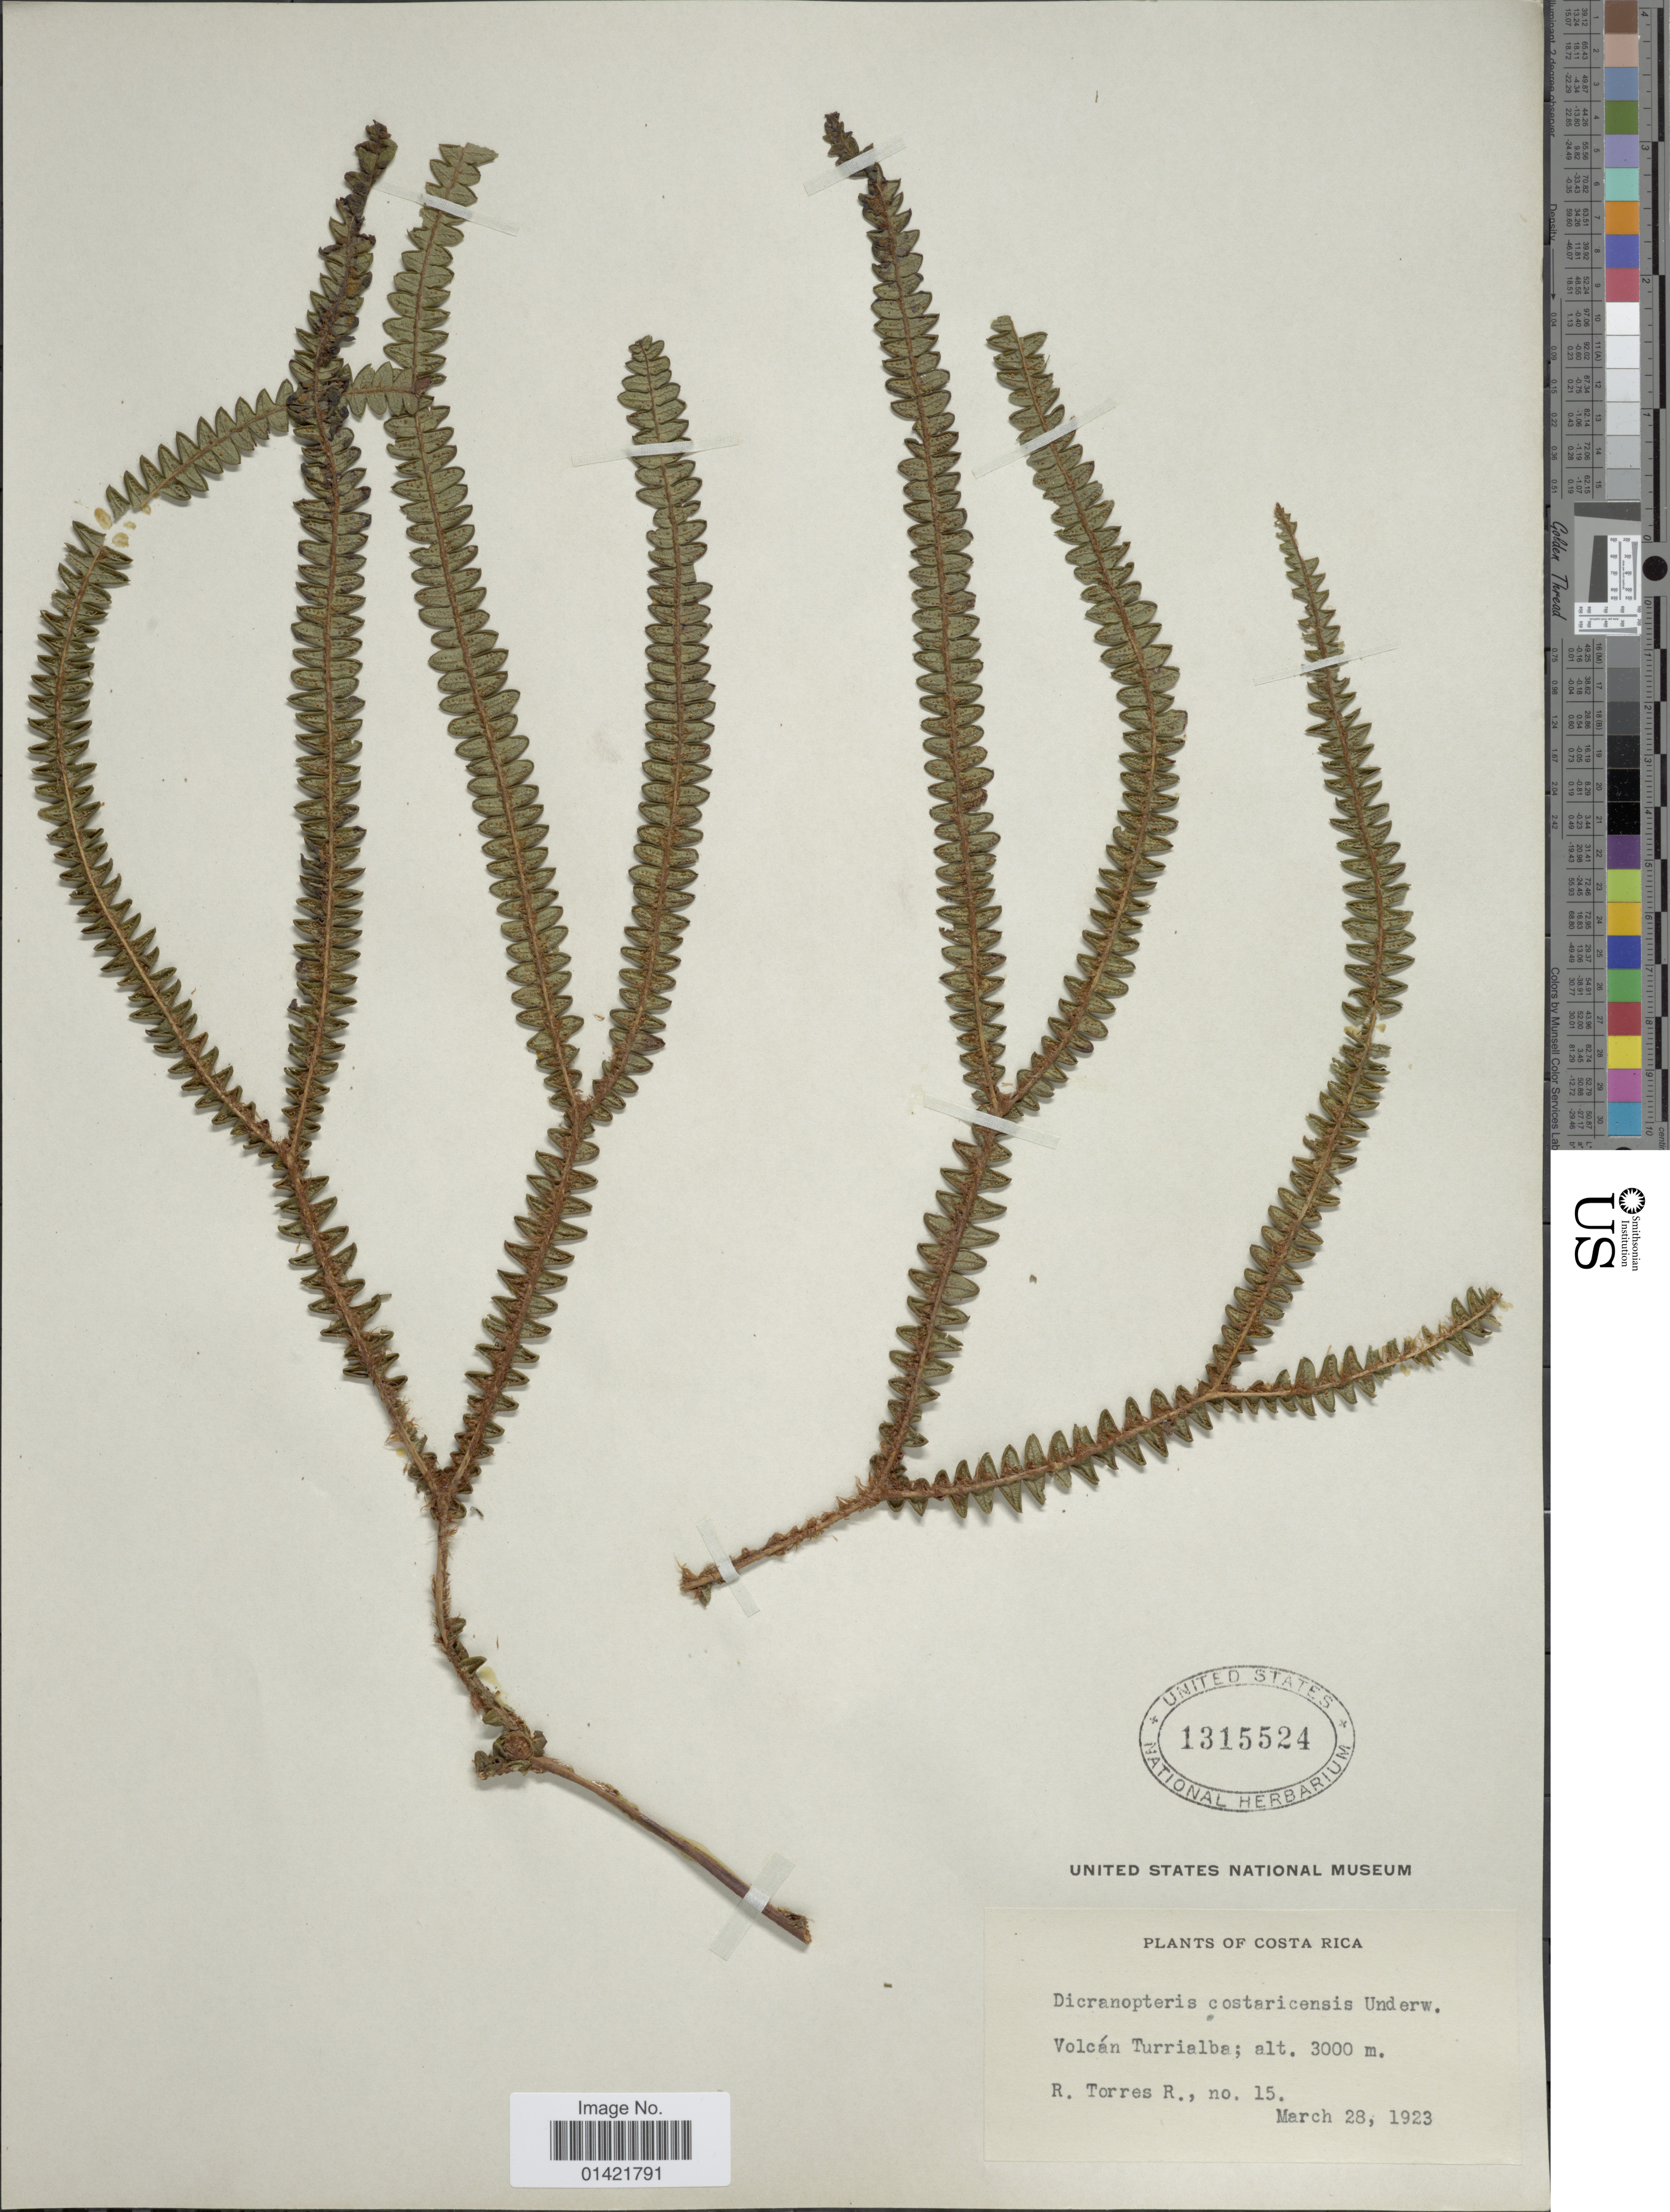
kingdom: Plantae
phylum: Tracheophyta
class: Polypodiopsida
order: Gleicheniales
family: Gleicheniaceae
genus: Sticherus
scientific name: Sticherus revolutus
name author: (Kunth) Ching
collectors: R. Torres R.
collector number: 15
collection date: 1923-03-28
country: Costa Rica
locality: Volcan Turrialba.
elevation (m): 3000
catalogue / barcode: US 1315524